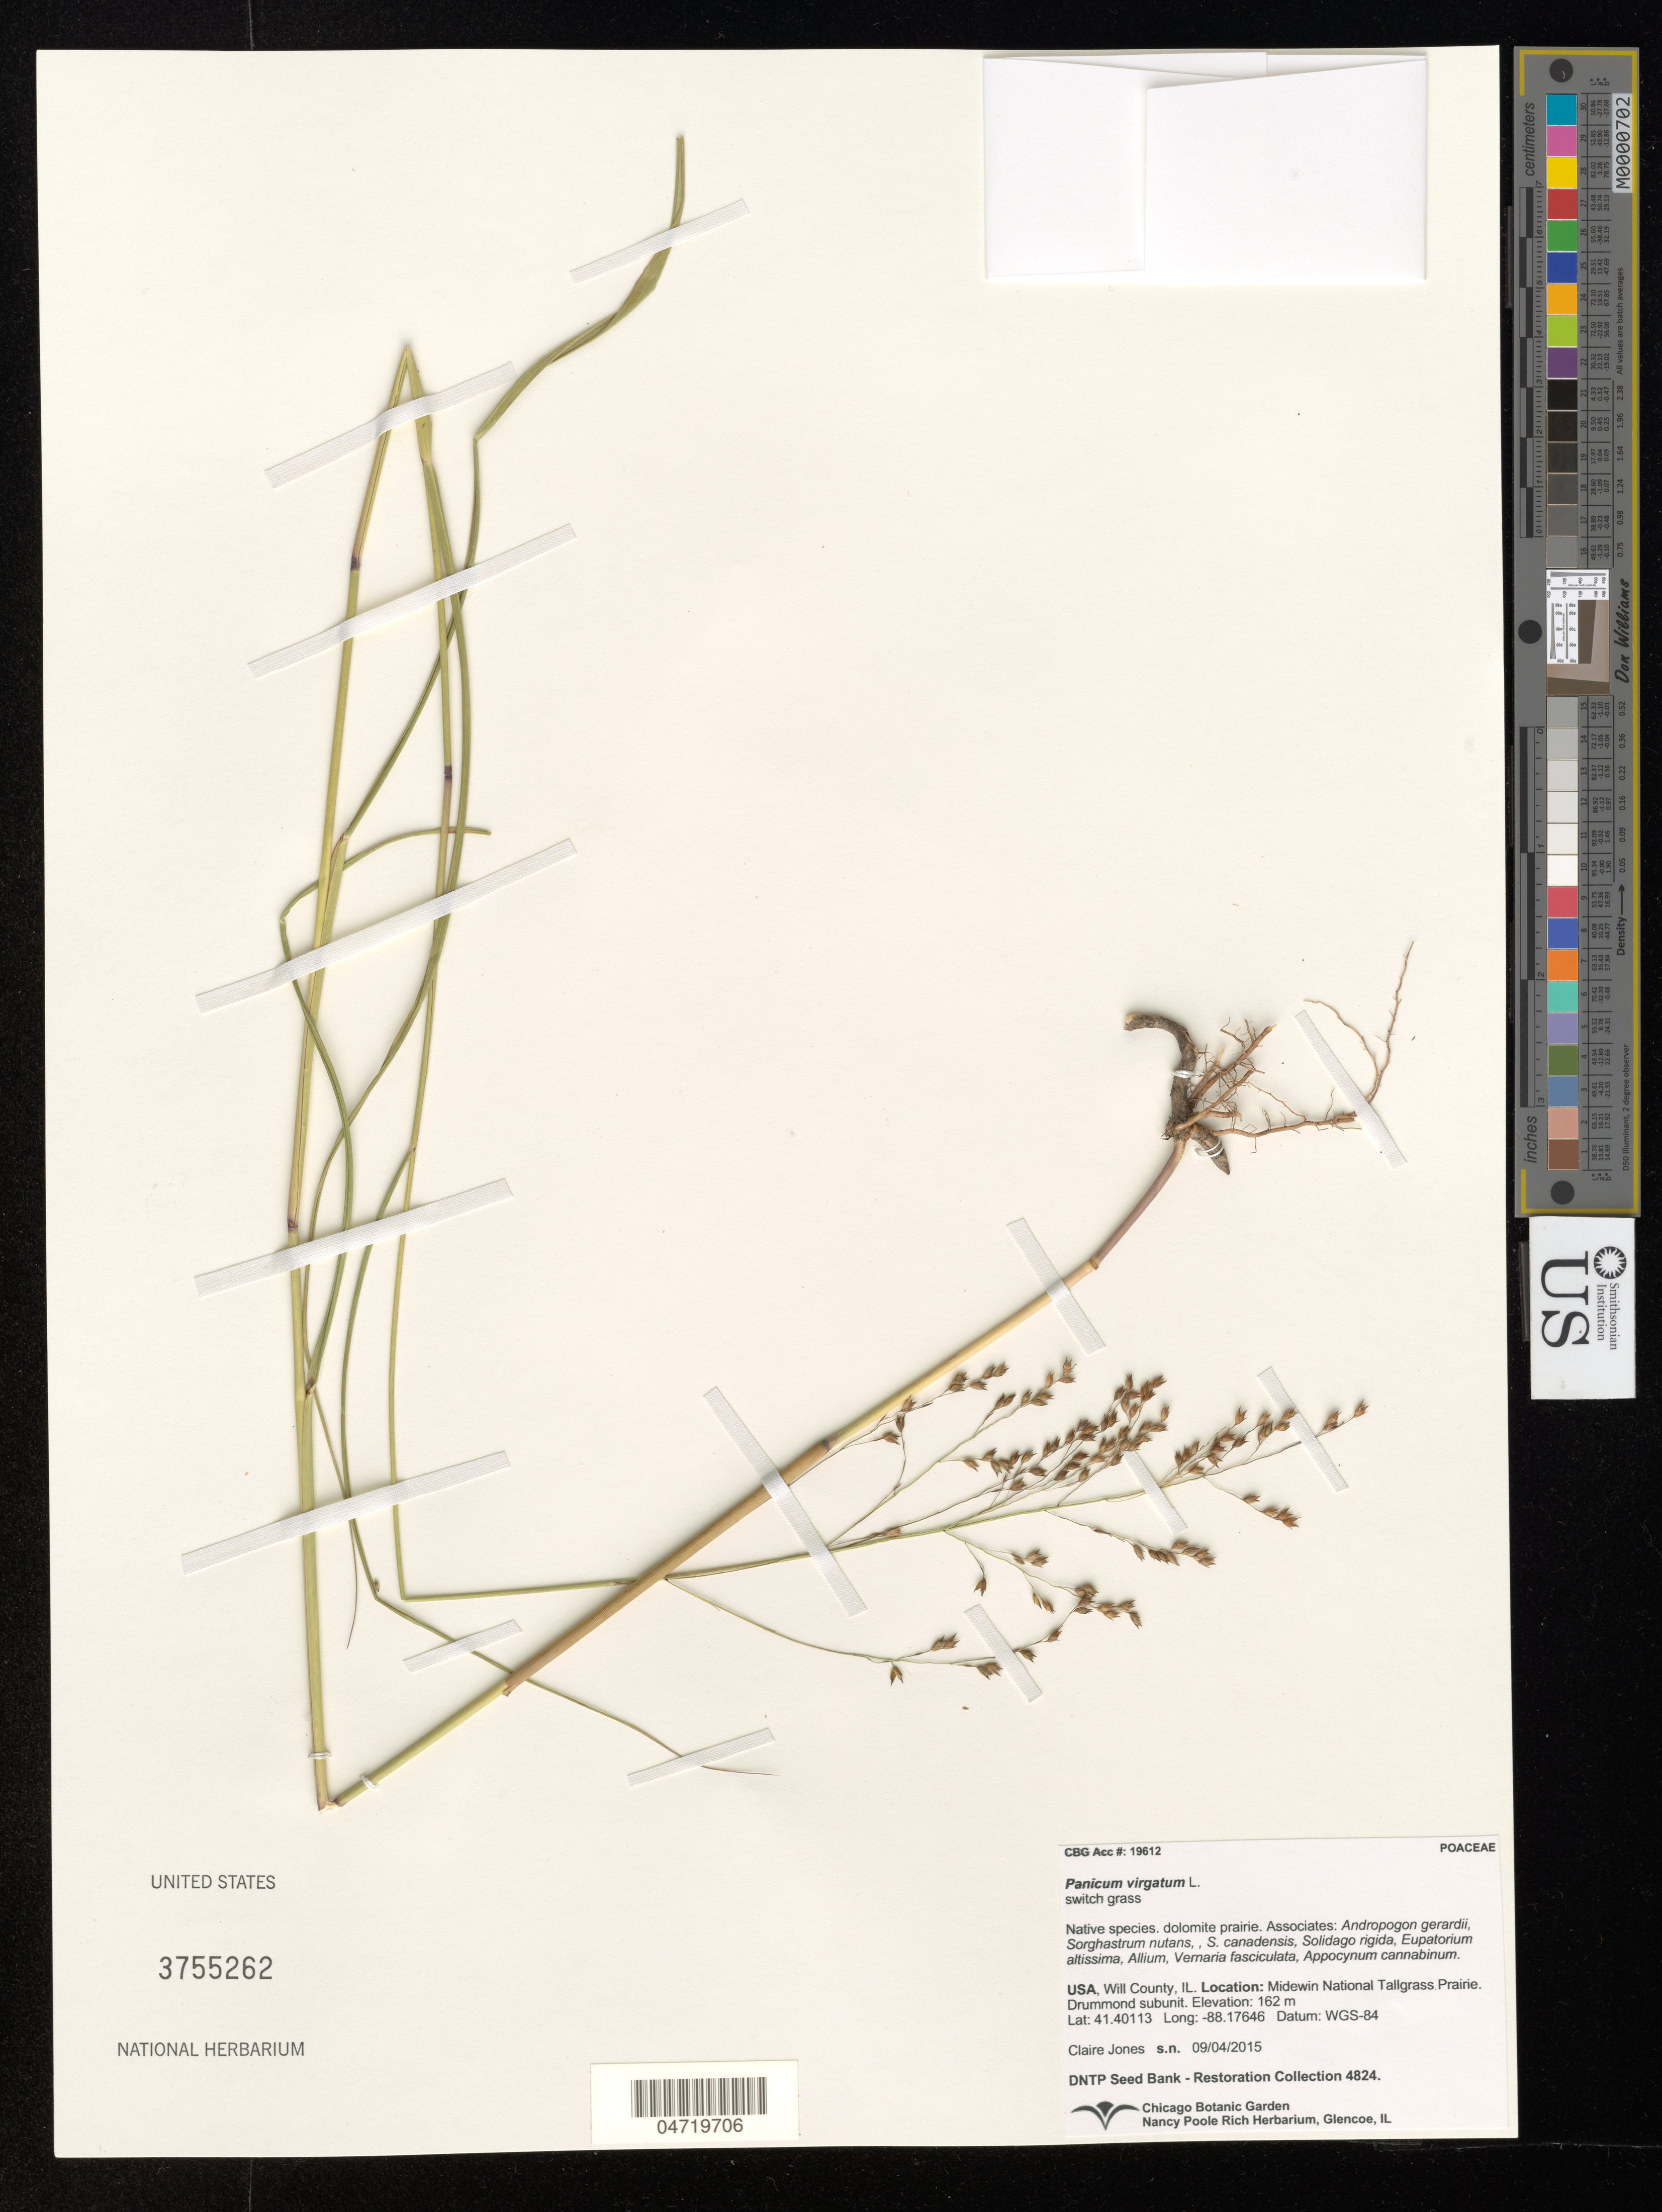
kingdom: Plantae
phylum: Tracheophyta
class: Liliopsida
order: Poales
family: Poaceae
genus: Panicum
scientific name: Panicum virgatum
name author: L.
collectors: C. Jones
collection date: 2015-09-04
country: United States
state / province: Illinois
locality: Will County, IL. Midewin National Tallgrass Prairie. Drummond subunit.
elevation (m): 162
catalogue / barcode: US 3755262